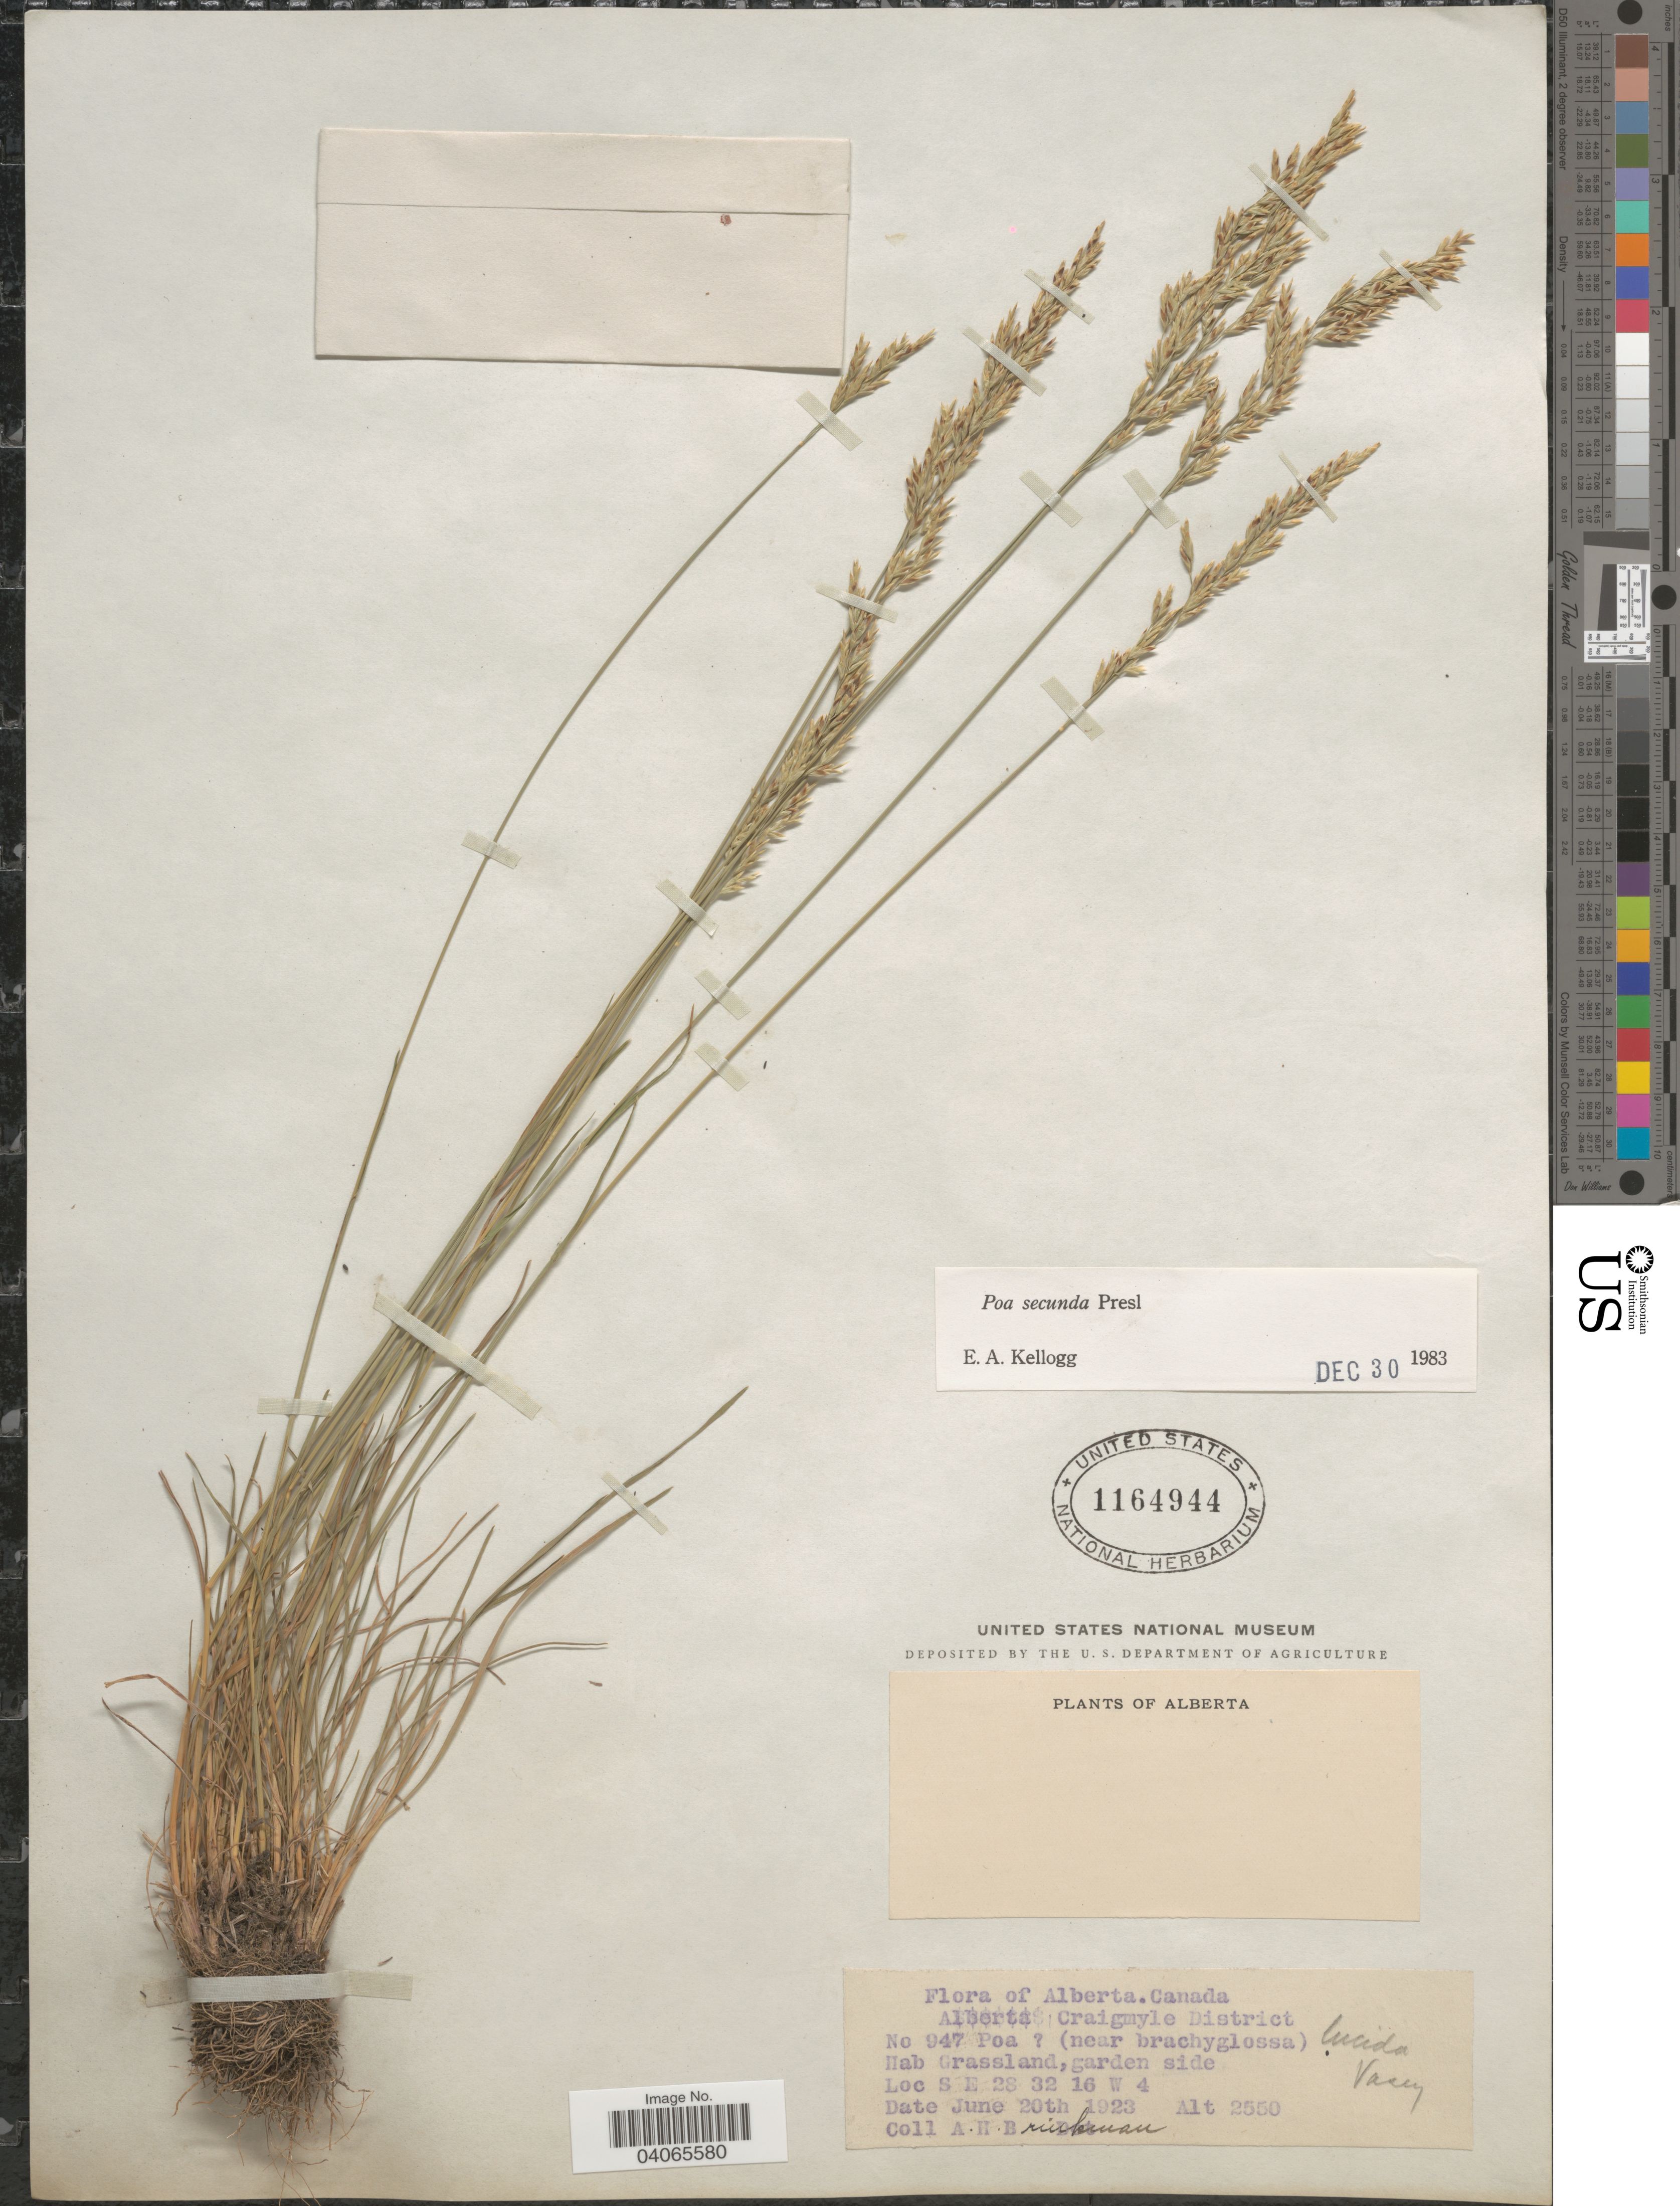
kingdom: Plantae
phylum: Tracheophyta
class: Liliopsida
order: Poales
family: Poaceae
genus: Poa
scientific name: Poa secunda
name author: J. Presl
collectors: A. Brinkman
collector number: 947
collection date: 1923-06-20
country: Canada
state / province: Alberta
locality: Craigmyle District. S E 28 32 16 W 4.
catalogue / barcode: US 1164944